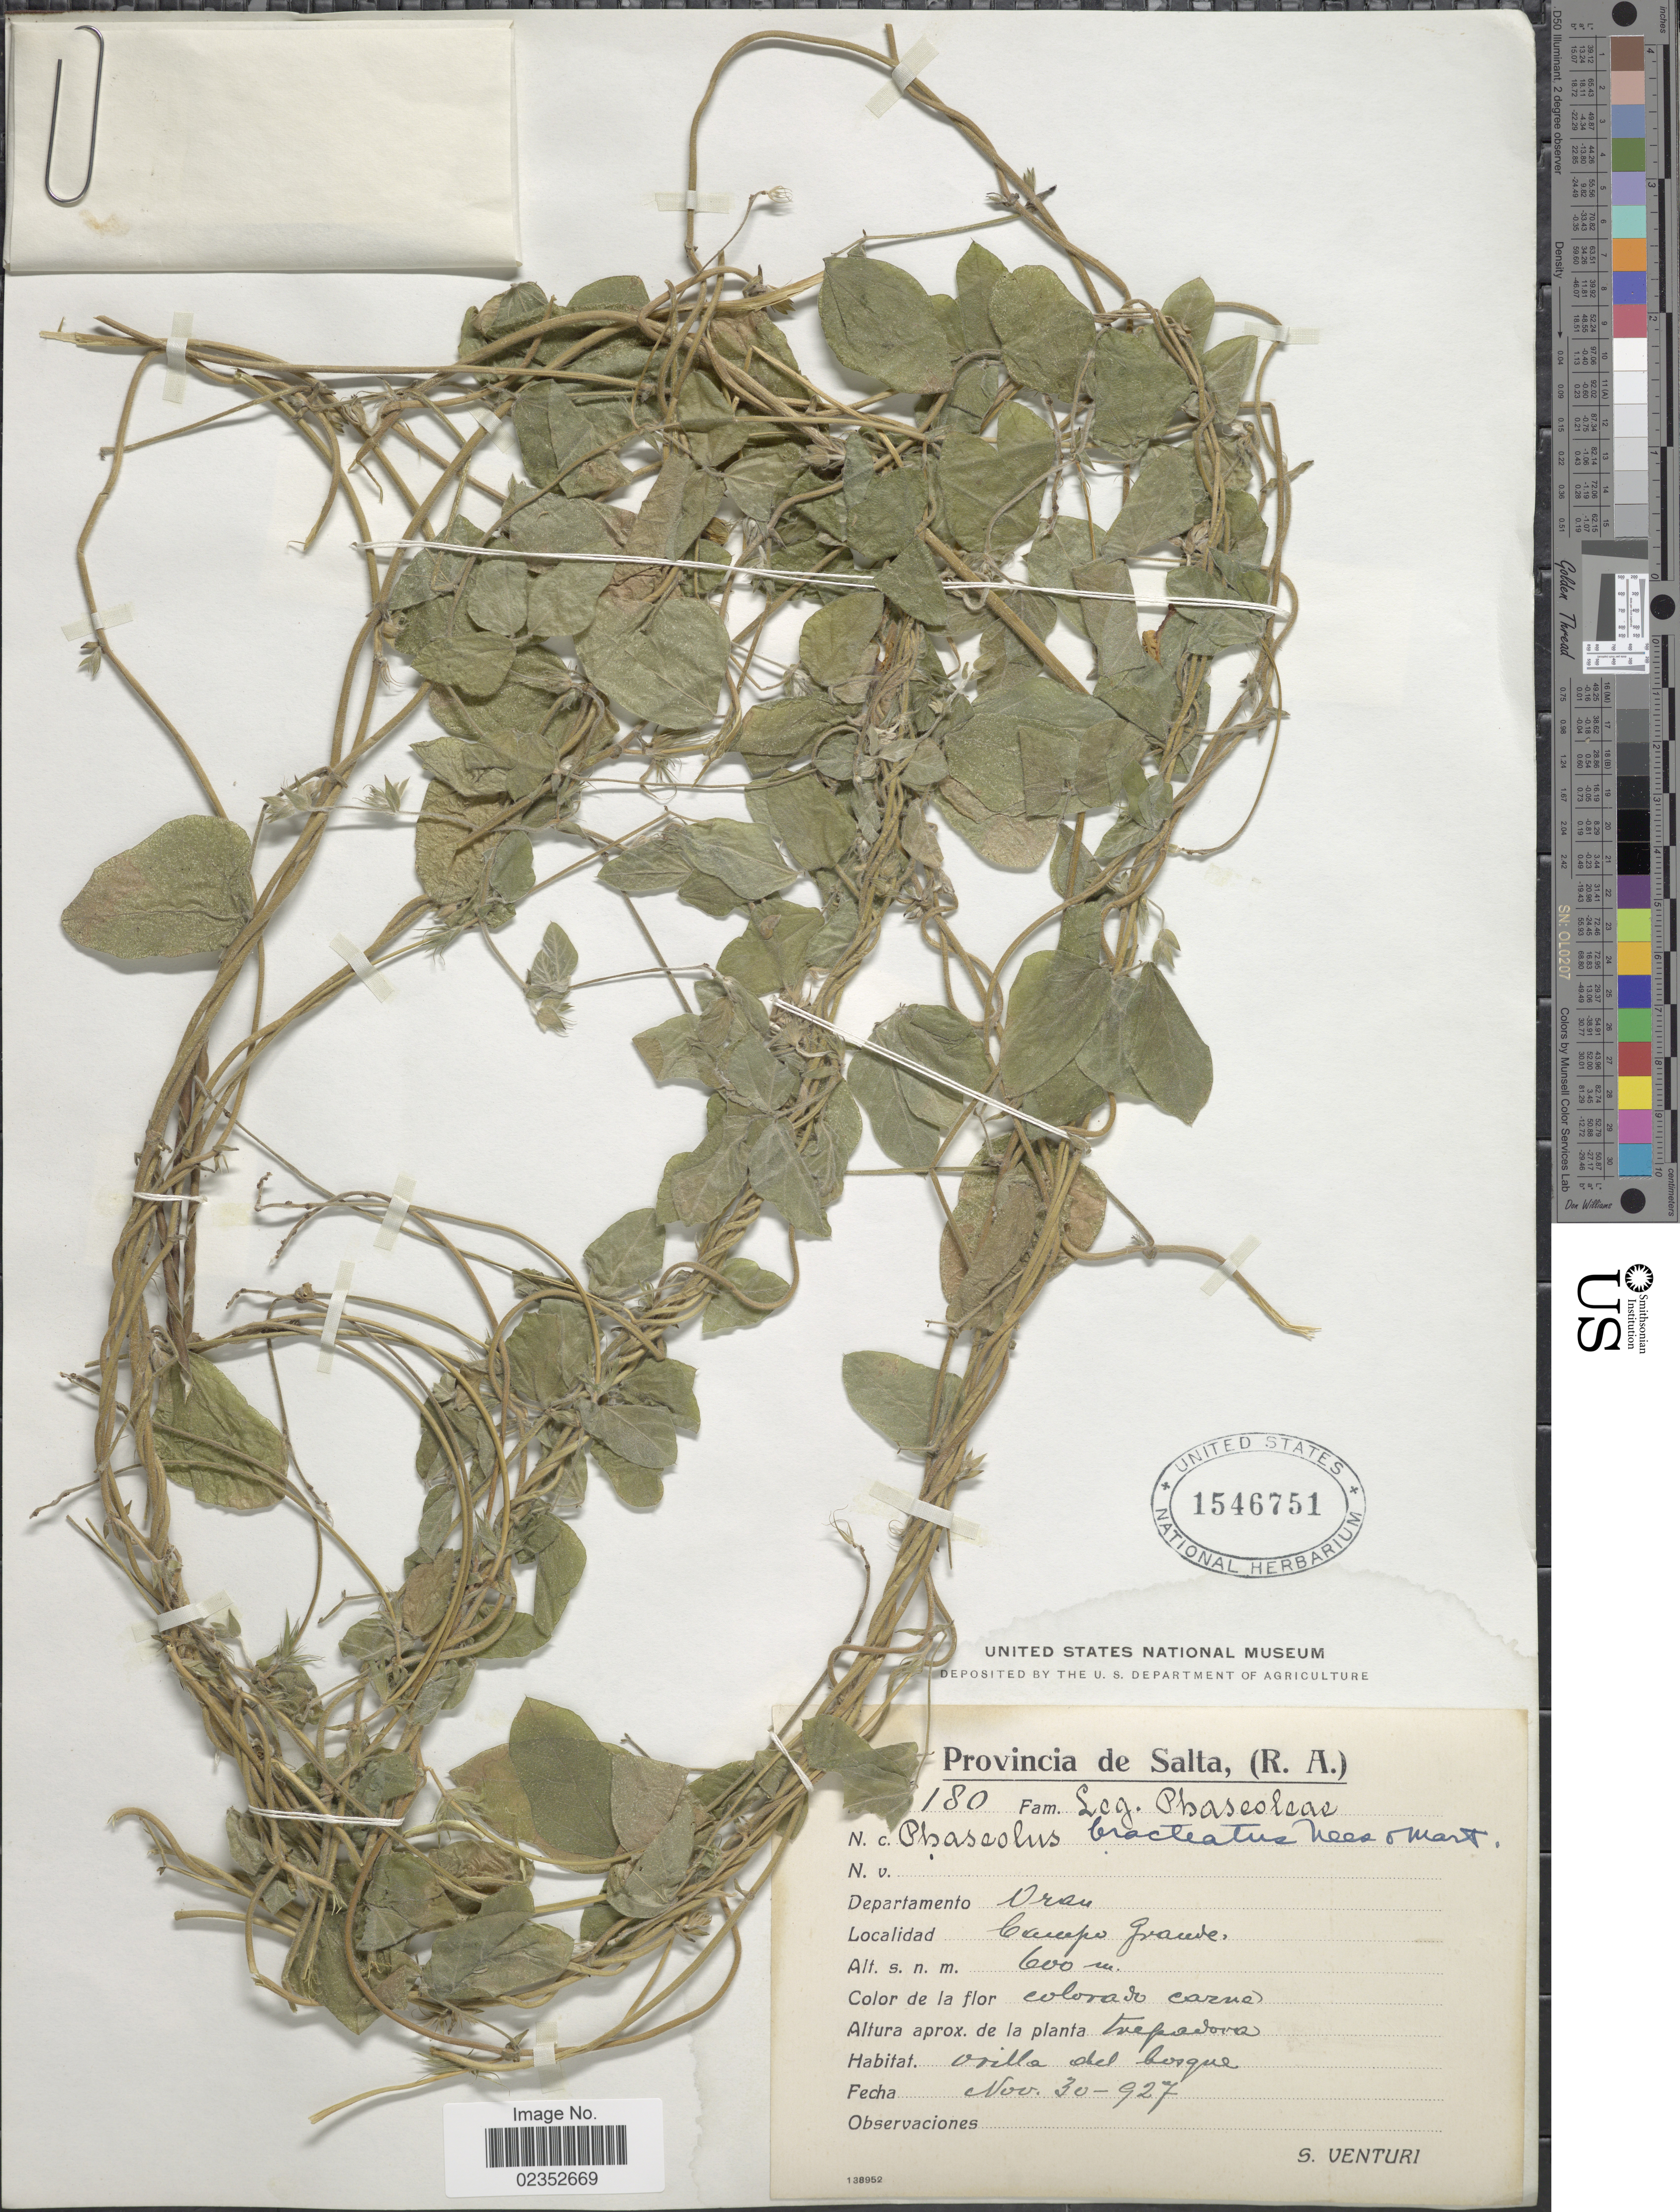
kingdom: Plantae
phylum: Tracheophyta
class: Magnoliopsida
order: Fabales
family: Fabaceae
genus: Macroptilium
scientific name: Macroptilium bracteatum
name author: (Nees & Mart.) Maréchal & Baudet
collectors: S. Venturi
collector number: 180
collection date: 1927-11-30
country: Argentina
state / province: Salta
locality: Provincia de Salta, (R.A.), departamento Oran, Campo Grande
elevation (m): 600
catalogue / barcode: US 1546751